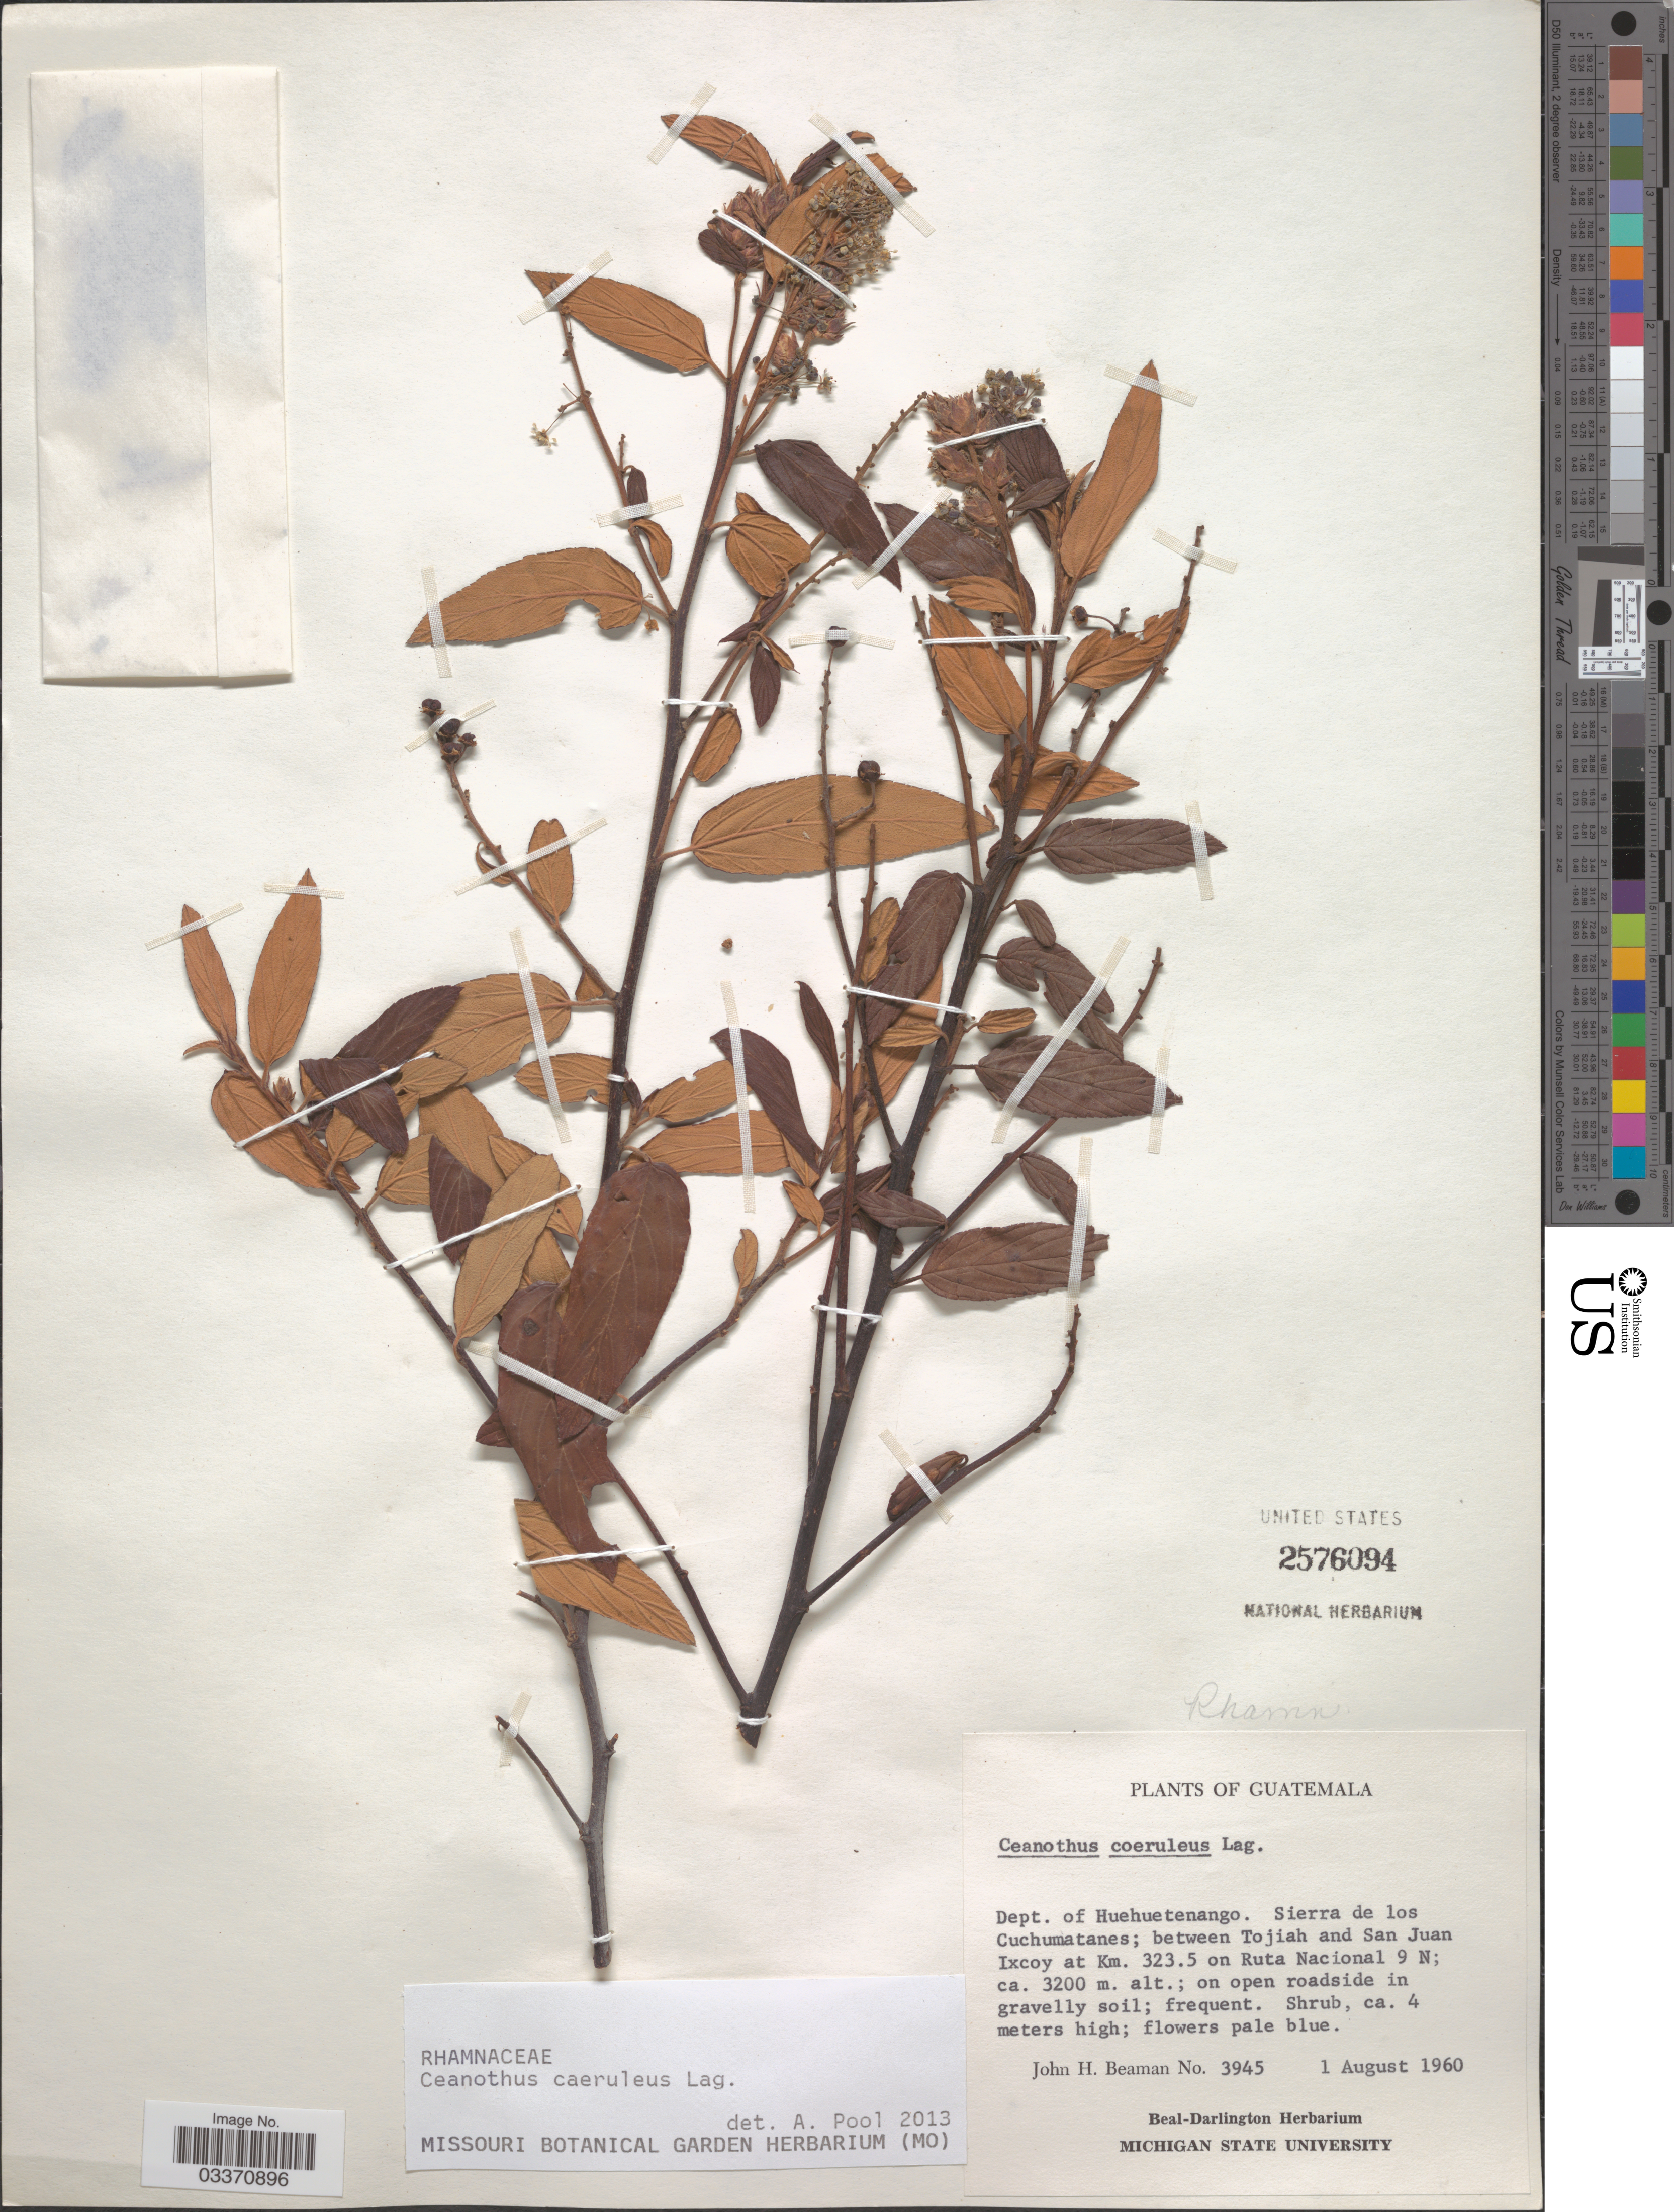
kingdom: Plantae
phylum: Tracheophyta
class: Magnoliopsida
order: Rosales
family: Rhamnaceae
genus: Ceanothus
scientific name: Ceanothus caeruleus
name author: Lag.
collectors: J. H. Beaman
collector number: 3945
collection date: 1960-08-01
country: Guatemala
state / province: Huehuetenango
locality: Dept. of Huehuetenango. Sierra de los Cuchumatanes; between Tojiah and San Juan Ixcoy at Km. 323.5 on Ruta Nacional 9 N.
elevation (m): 3200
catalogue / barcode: US 2576094